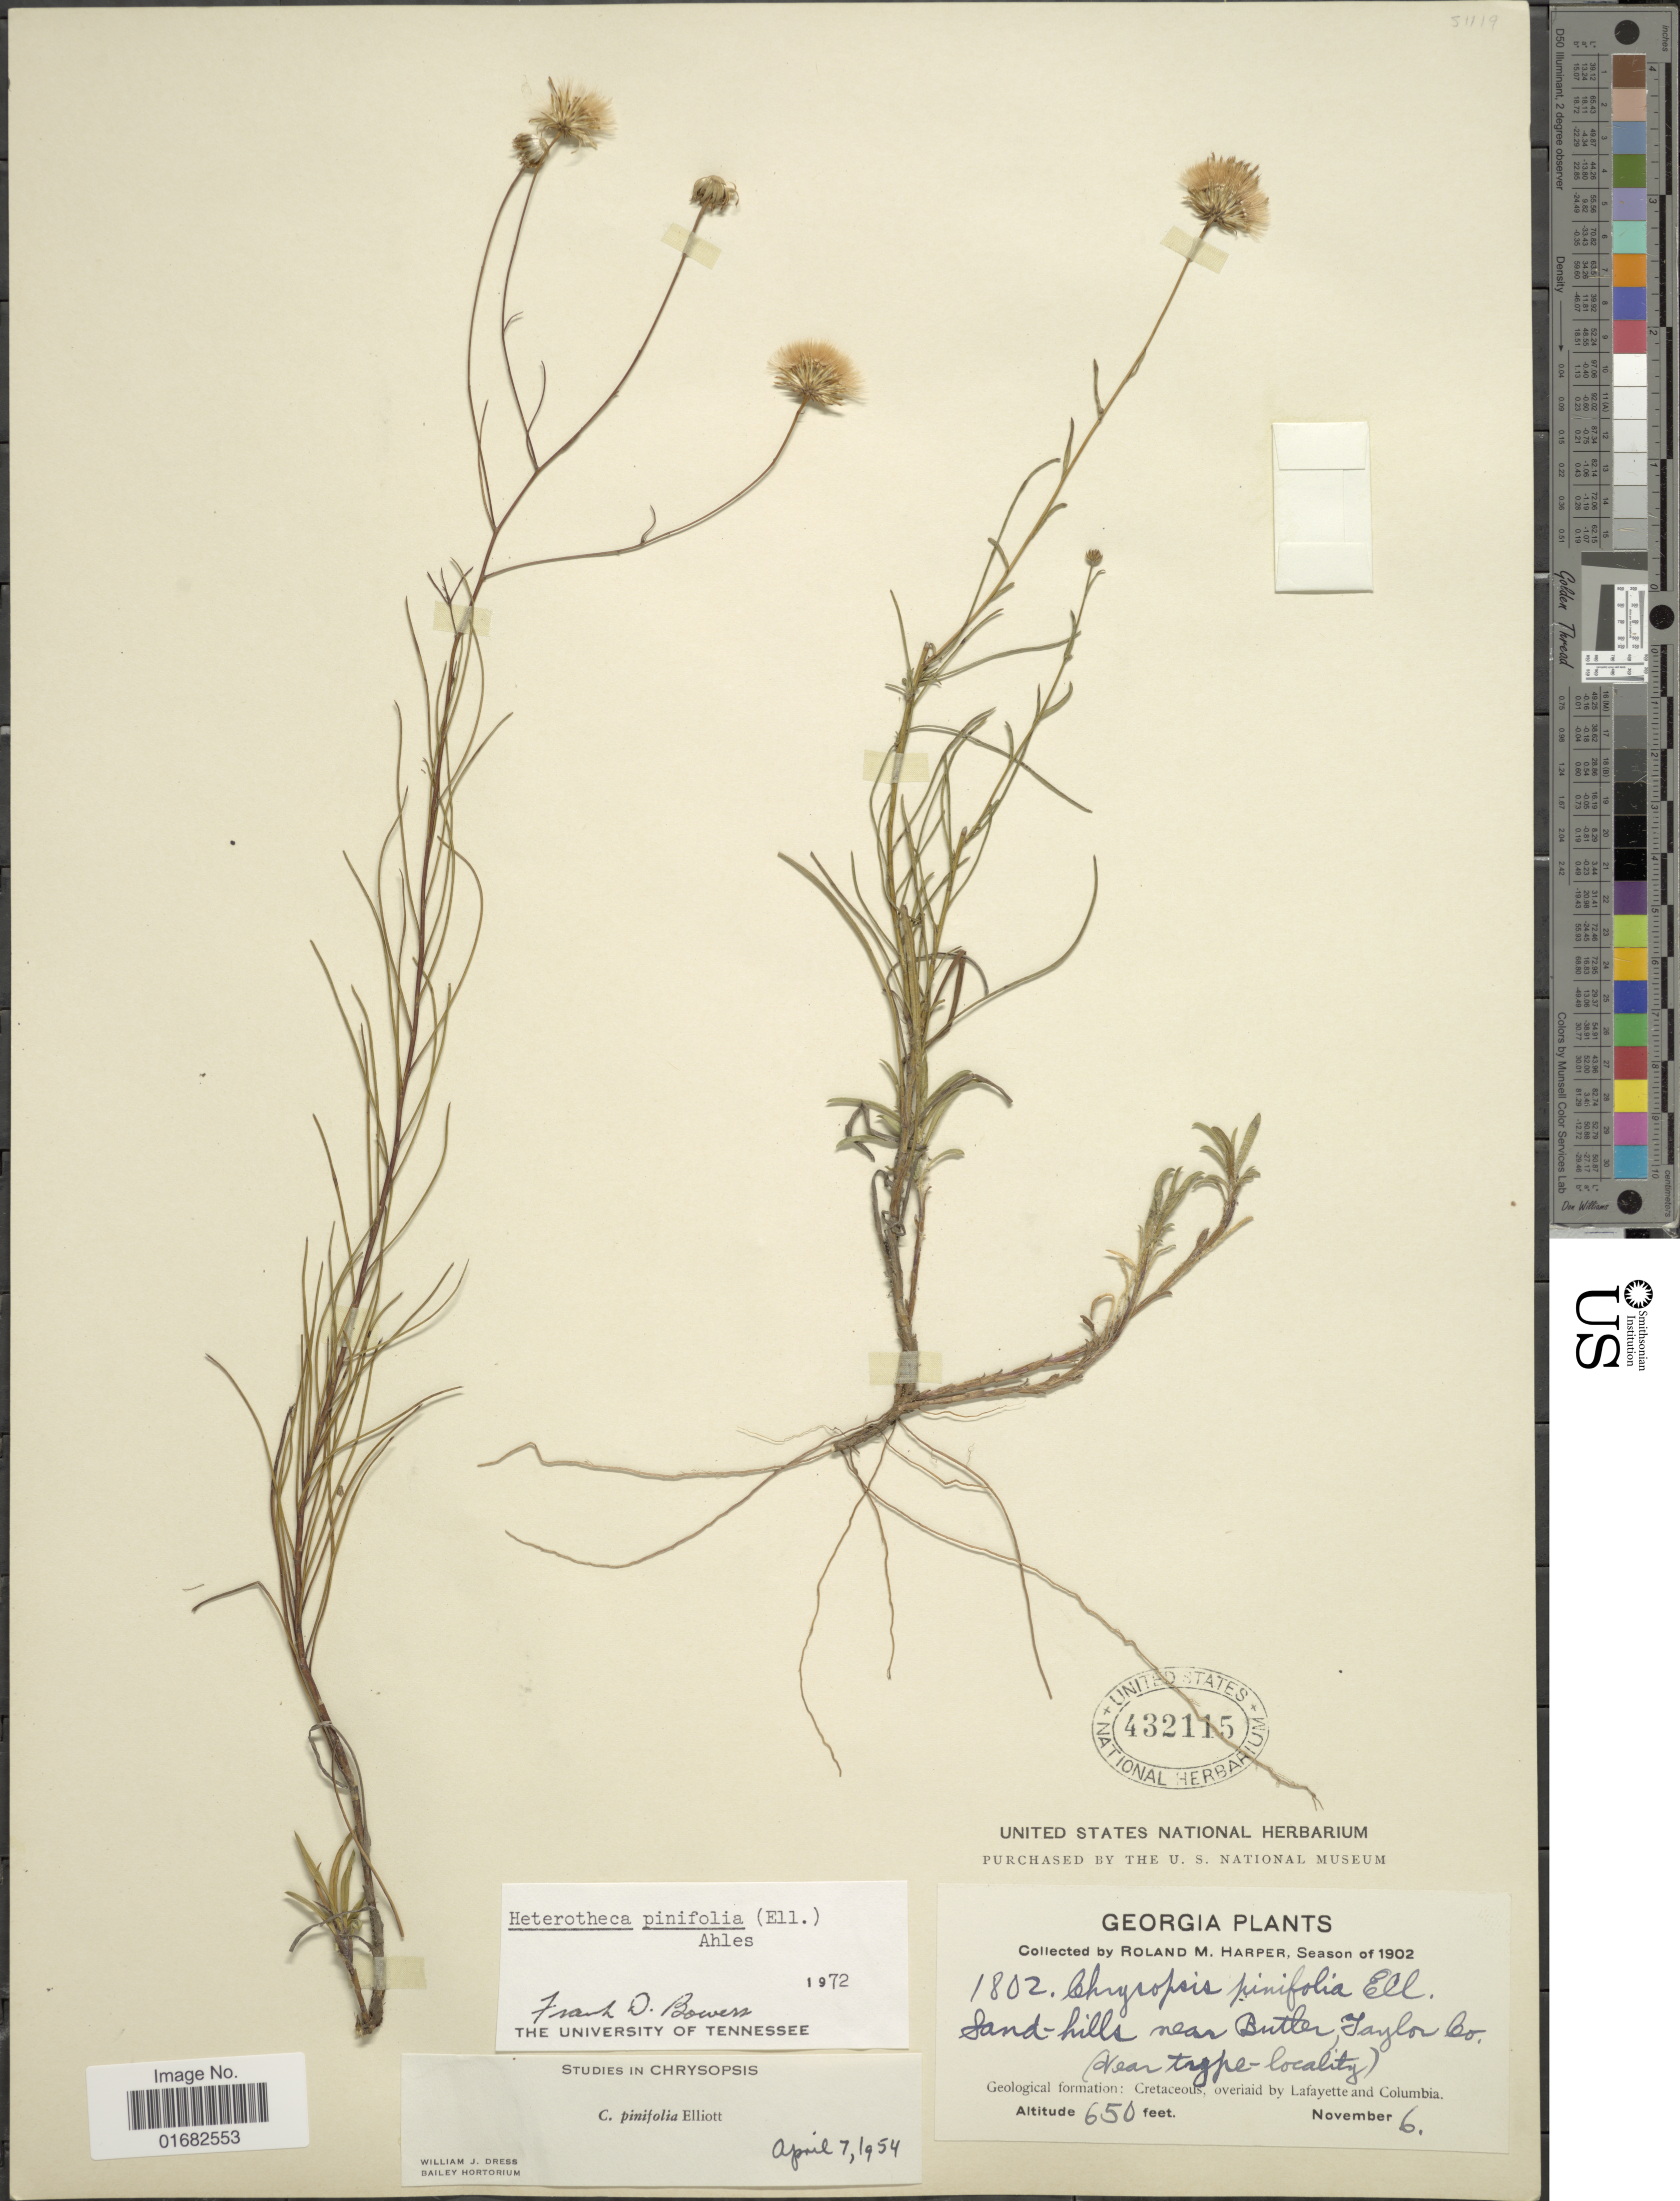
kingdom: Plantae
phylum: Tracheophyta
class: Magnoliopsida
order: Asterales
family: Asteraceae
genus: Heterotheca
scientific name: Heterotheca pinifolia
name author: (Elliott) H.E. Ahles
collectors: R. M. Harper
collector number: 1802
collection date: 1902-11-06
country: United States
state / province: Georgia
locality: Near Butler, Taylor Co.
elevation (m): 198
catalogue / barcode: US 432115